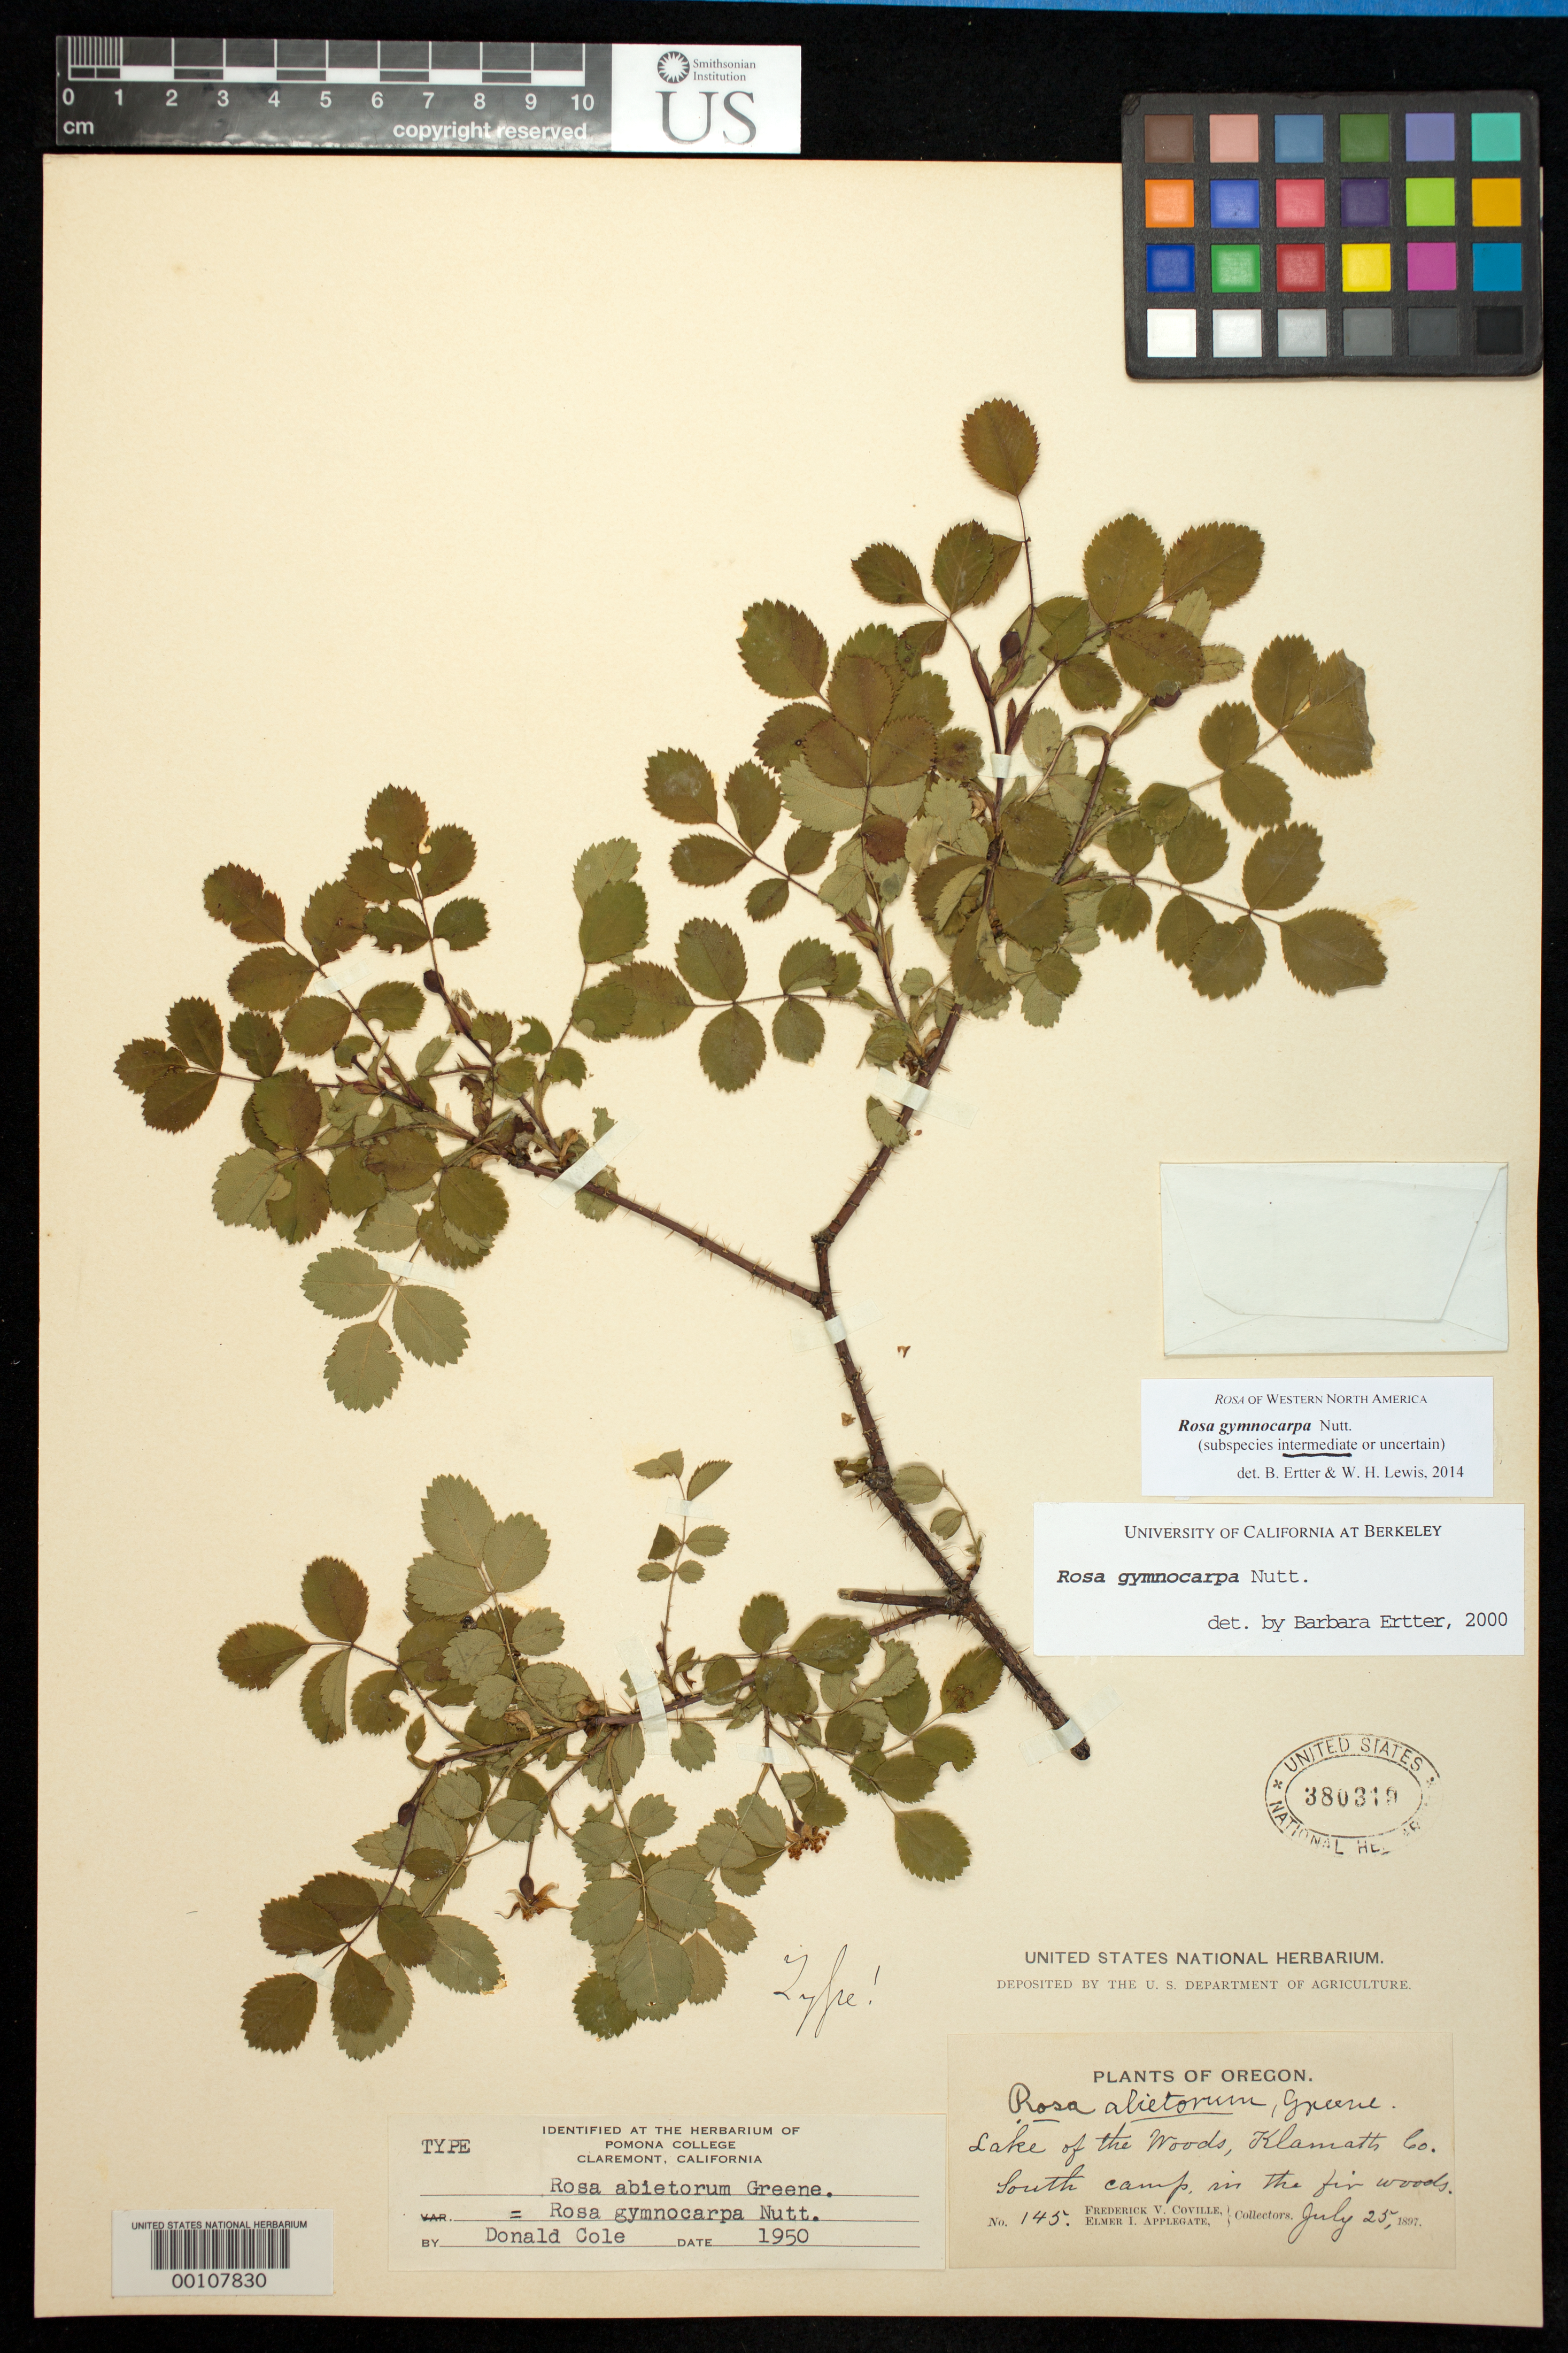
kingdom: Plantae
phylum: Tracheophyta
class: Magnoliopsida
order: Rosales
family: Rosaceae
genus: Rosa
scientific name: Rosa abietorum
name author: Greene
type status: Holotype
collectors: F. V. Coville & E. I. Applegate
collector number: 145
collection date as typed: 25 Jul 1897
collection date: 1897-07-25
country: United States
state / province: Oregon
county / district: Klamath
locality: Lake of the Woods, Klamath Co. South camp in the fir woods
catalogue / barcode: US 380319